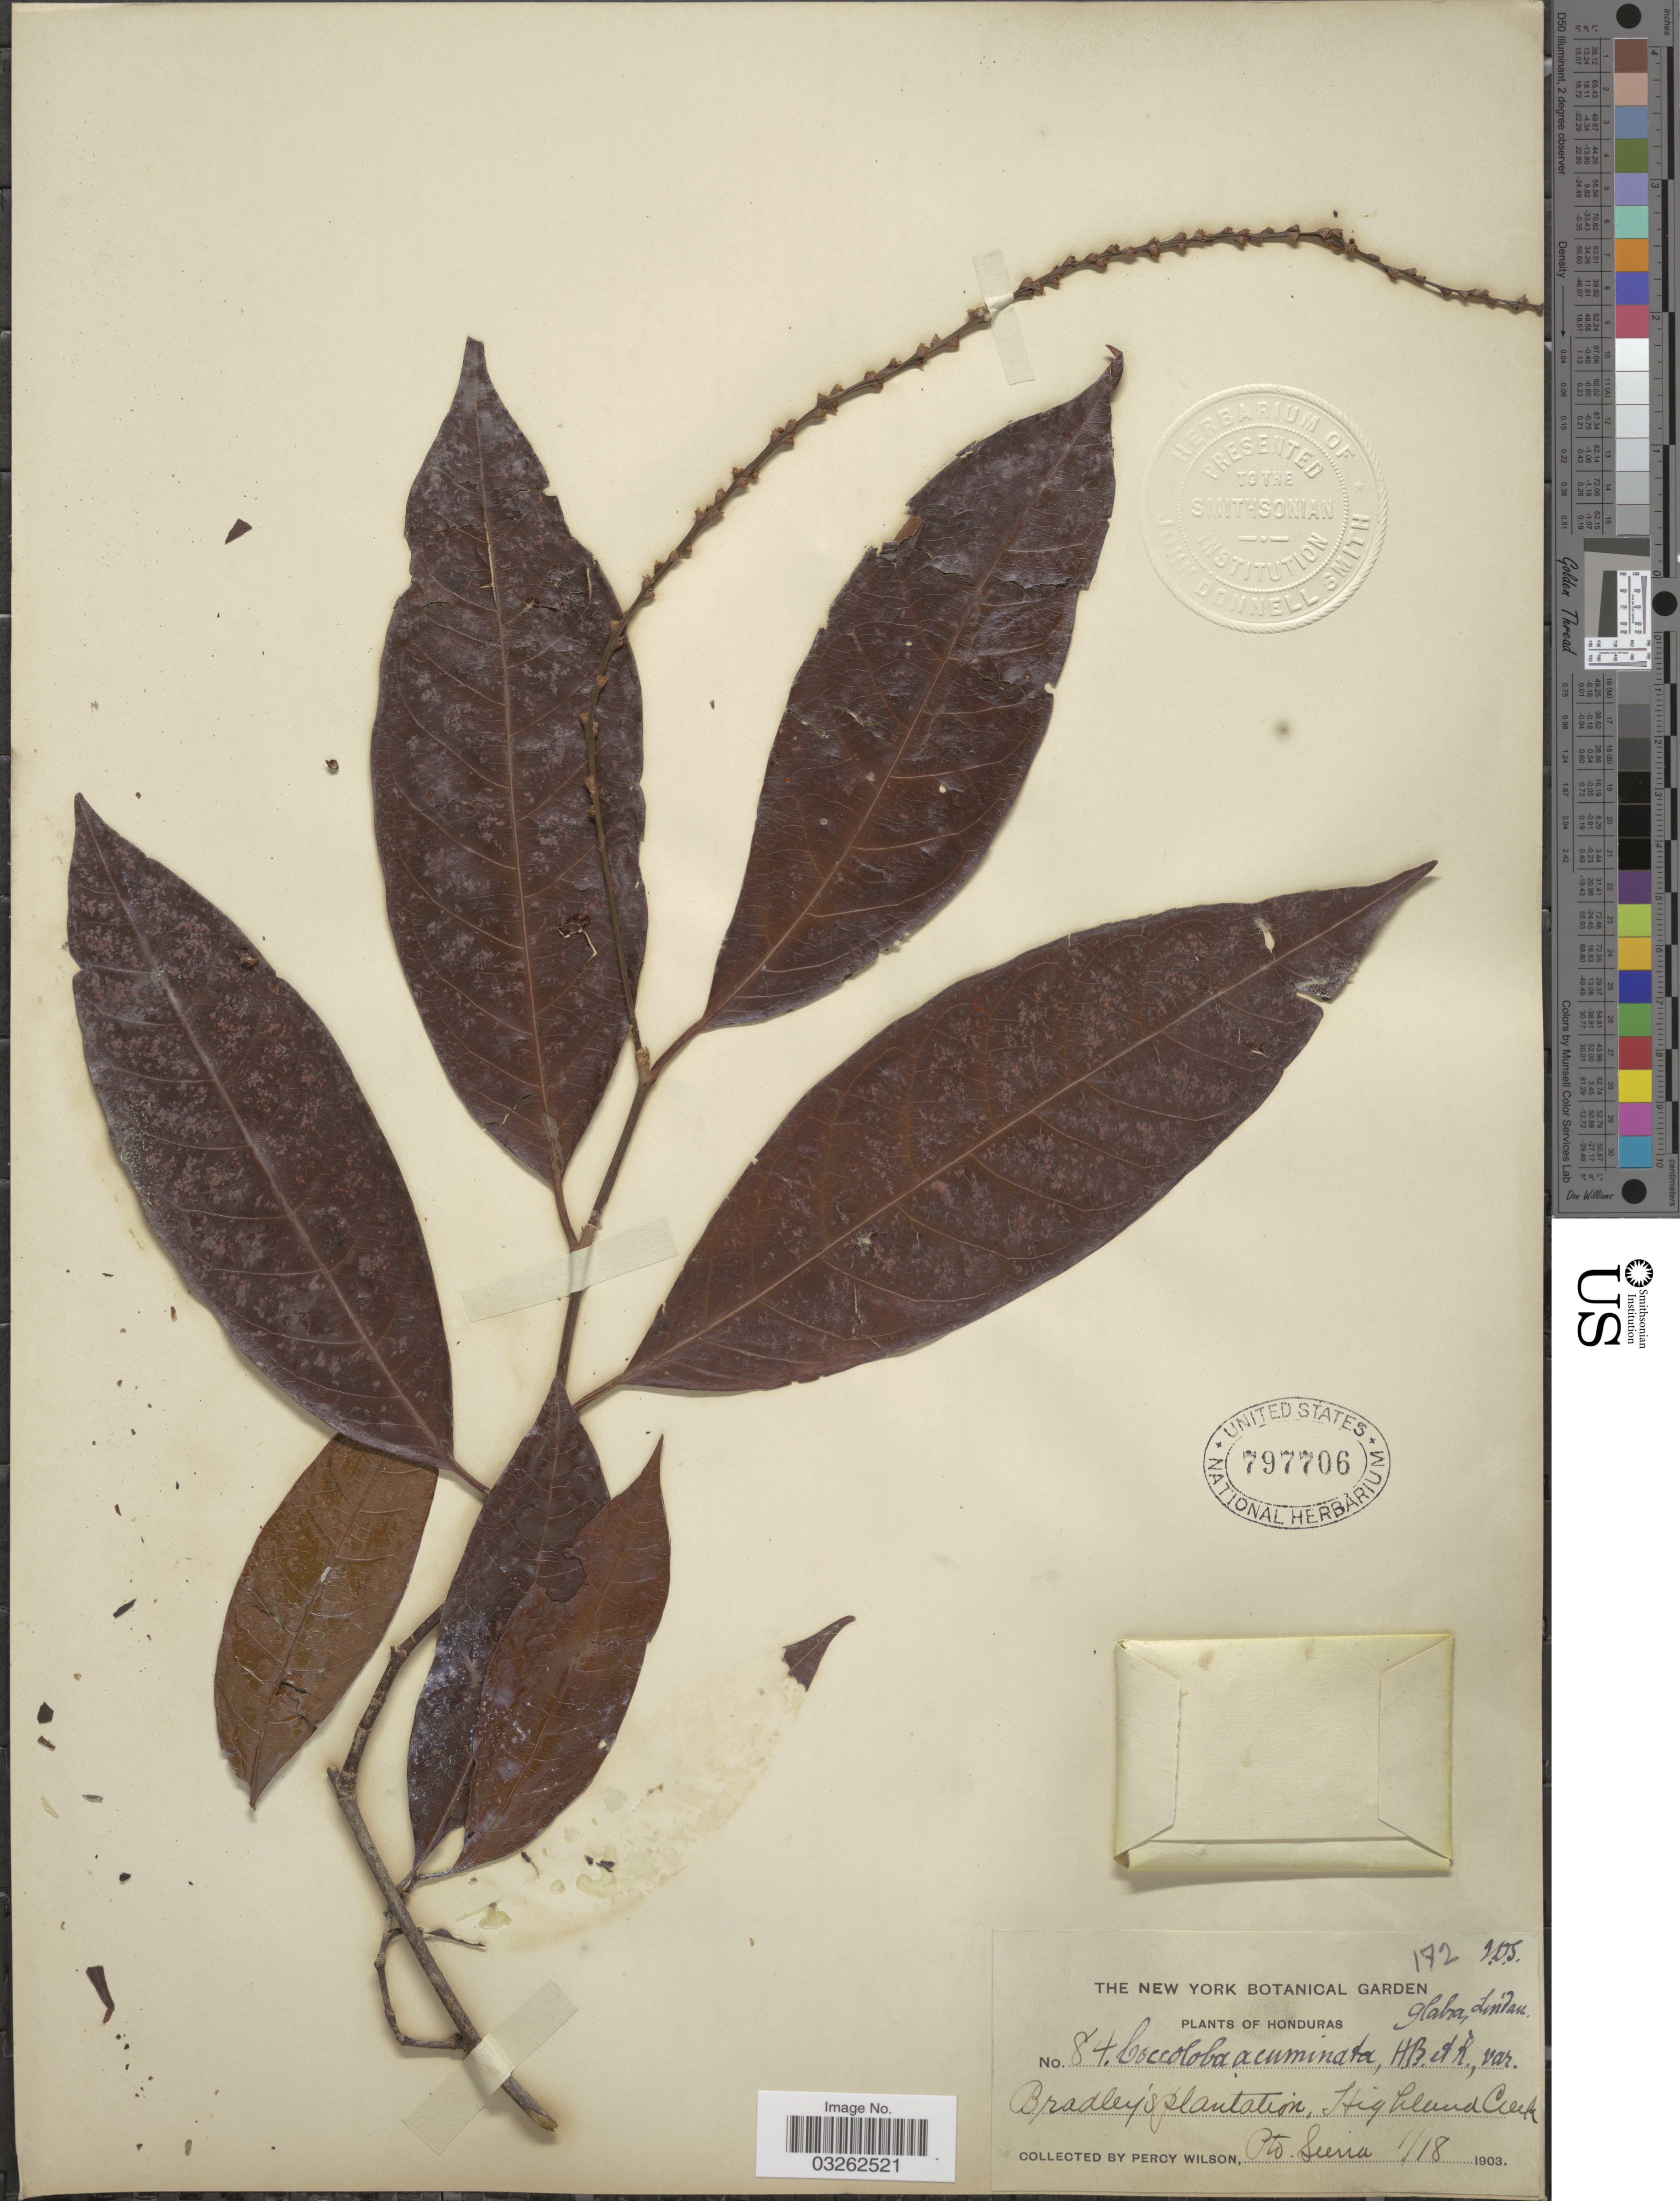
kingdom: Plantae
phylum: Tracheophyta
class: Magnoliopsida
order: Caryophyllales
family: Polygonaceae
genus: Coccoloba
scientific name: Coccoloba acuminata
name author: Kunth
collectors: P. Wilson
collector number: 84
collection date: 1903-01-18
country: Honduras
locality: Bradley's plantation, Highland Creek.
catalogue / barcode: US 797706